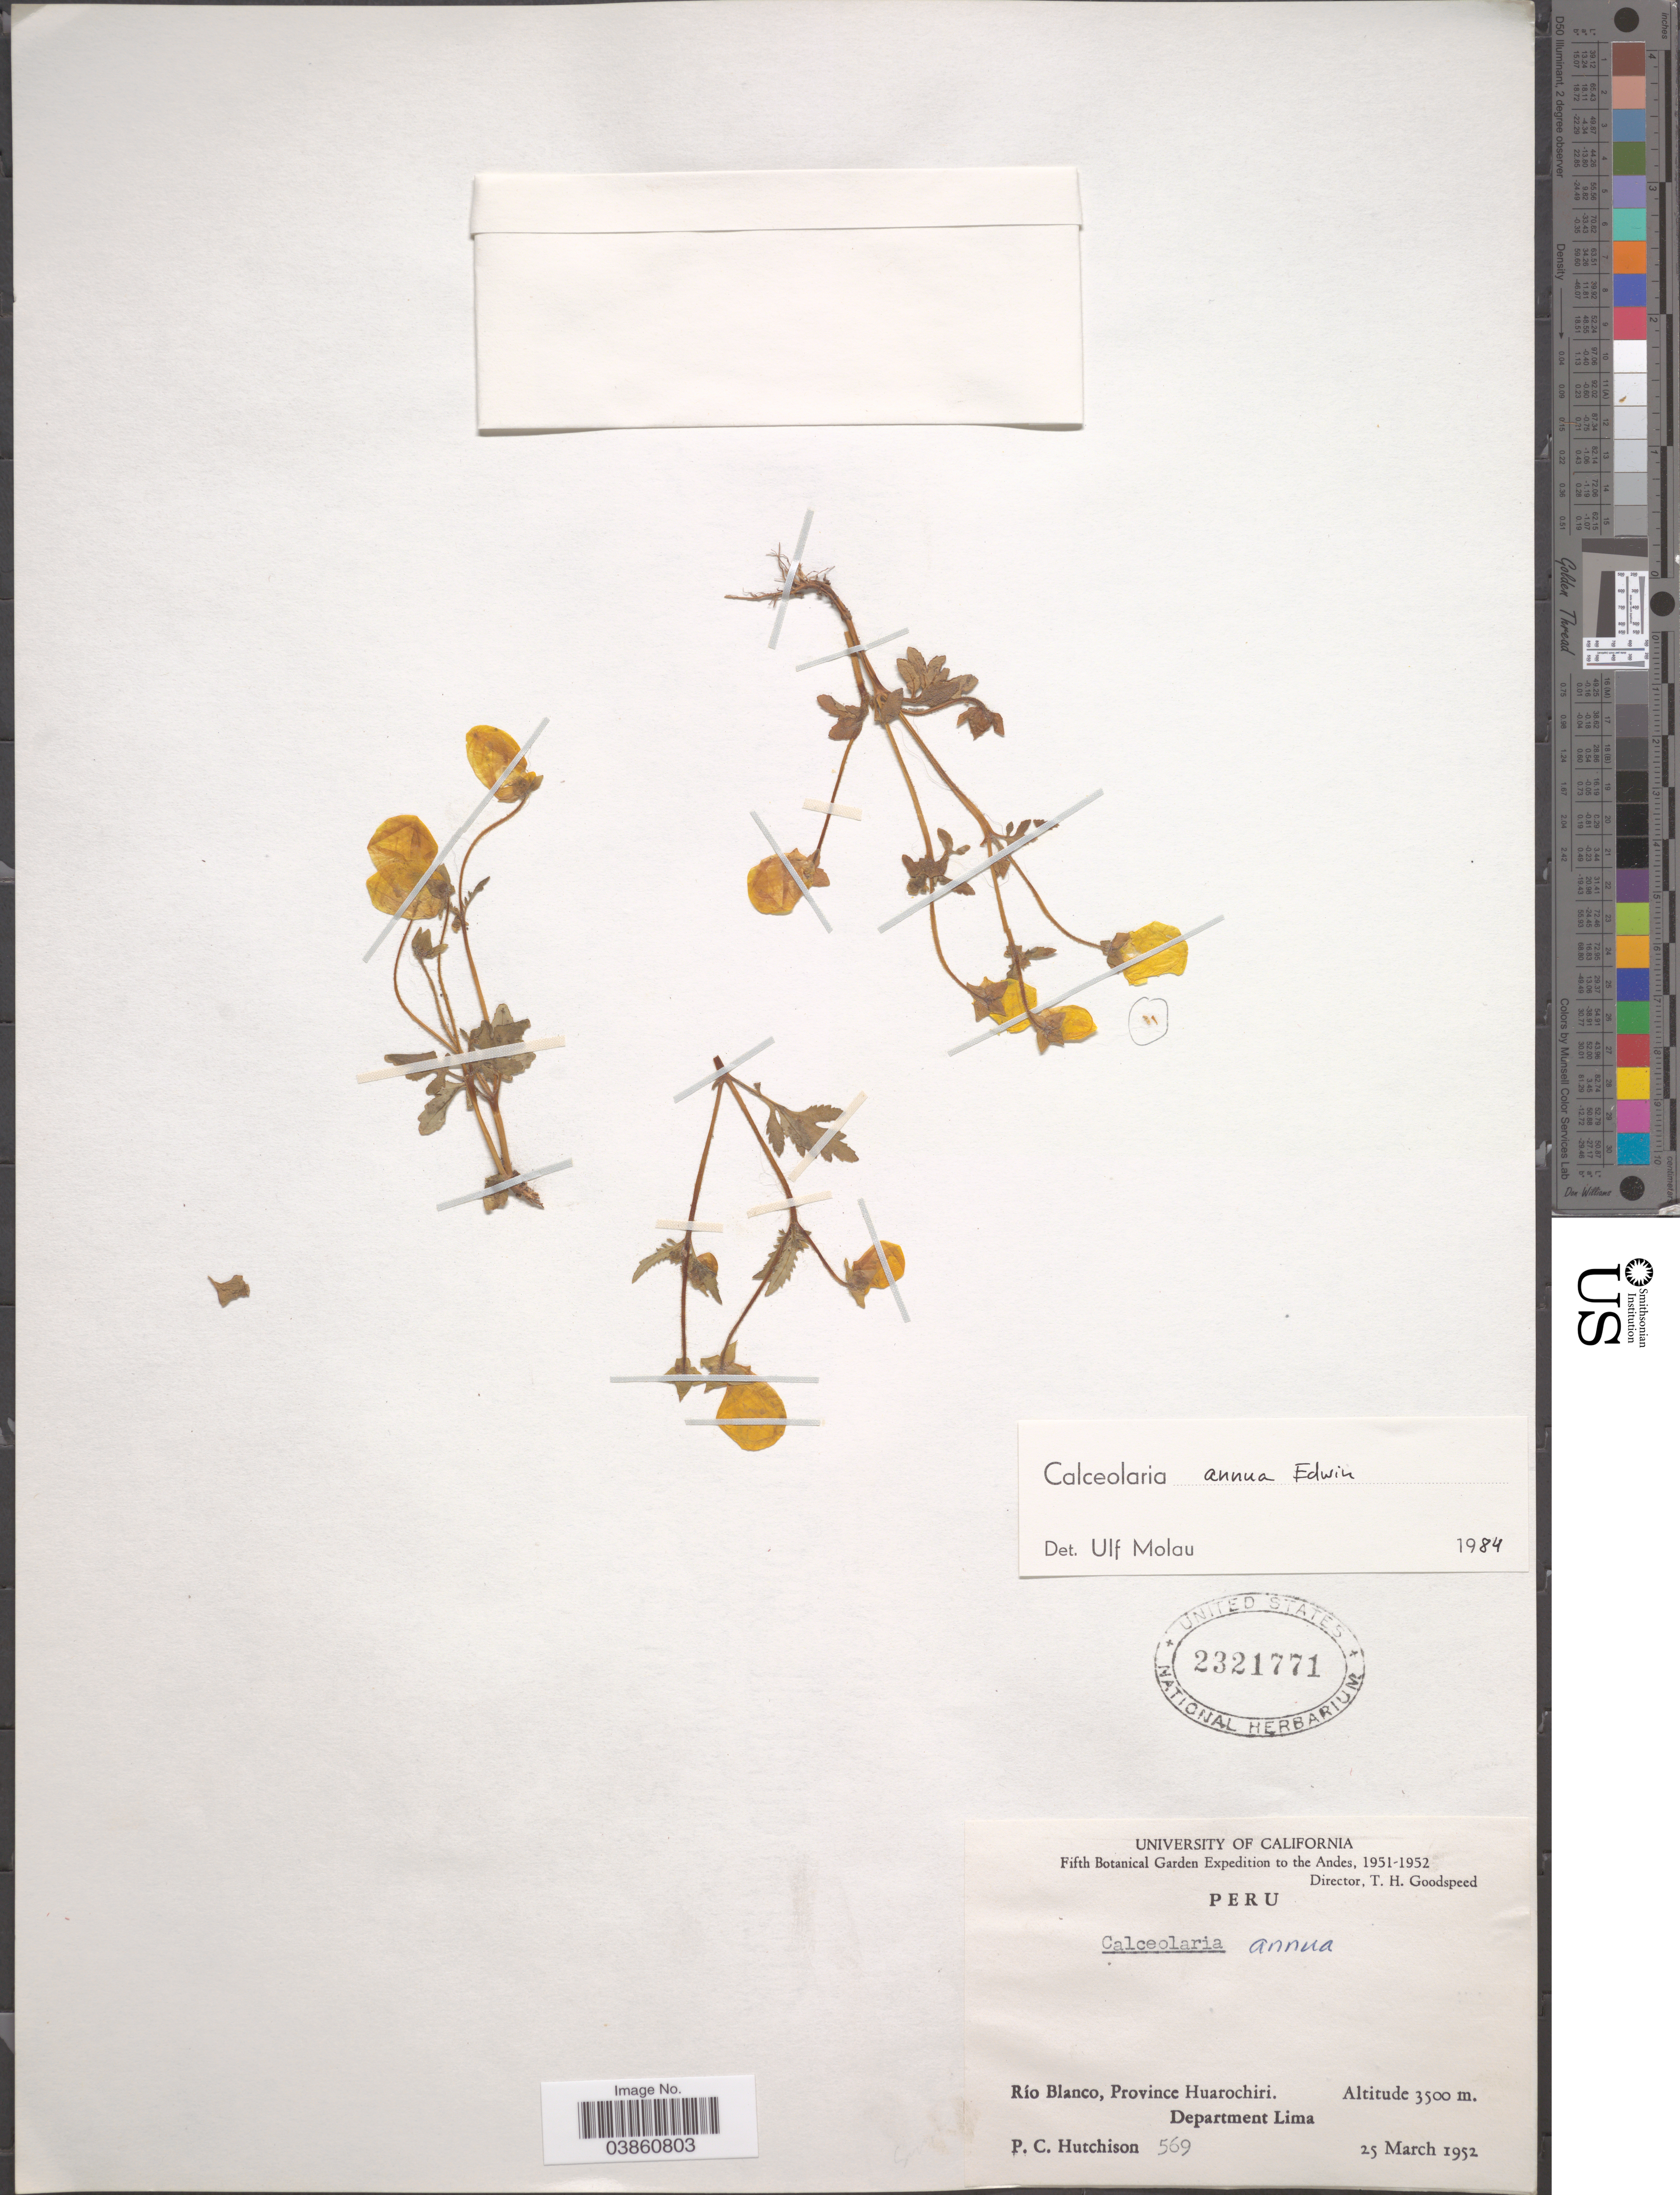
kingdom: Plantae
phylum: Tracheophyta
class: Magnoliopsida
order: Lamiales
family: Calceolariaceae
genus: Calceolaria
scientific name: Calceolaria annua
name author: Edwin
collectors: P. C. Hutchison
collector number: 569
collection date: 1952-03-25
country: Peru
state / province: Lima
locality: The Andes. Río Blanco, Province Huarochiri. Department Lima.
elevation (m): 3500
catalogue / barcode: US 2321771